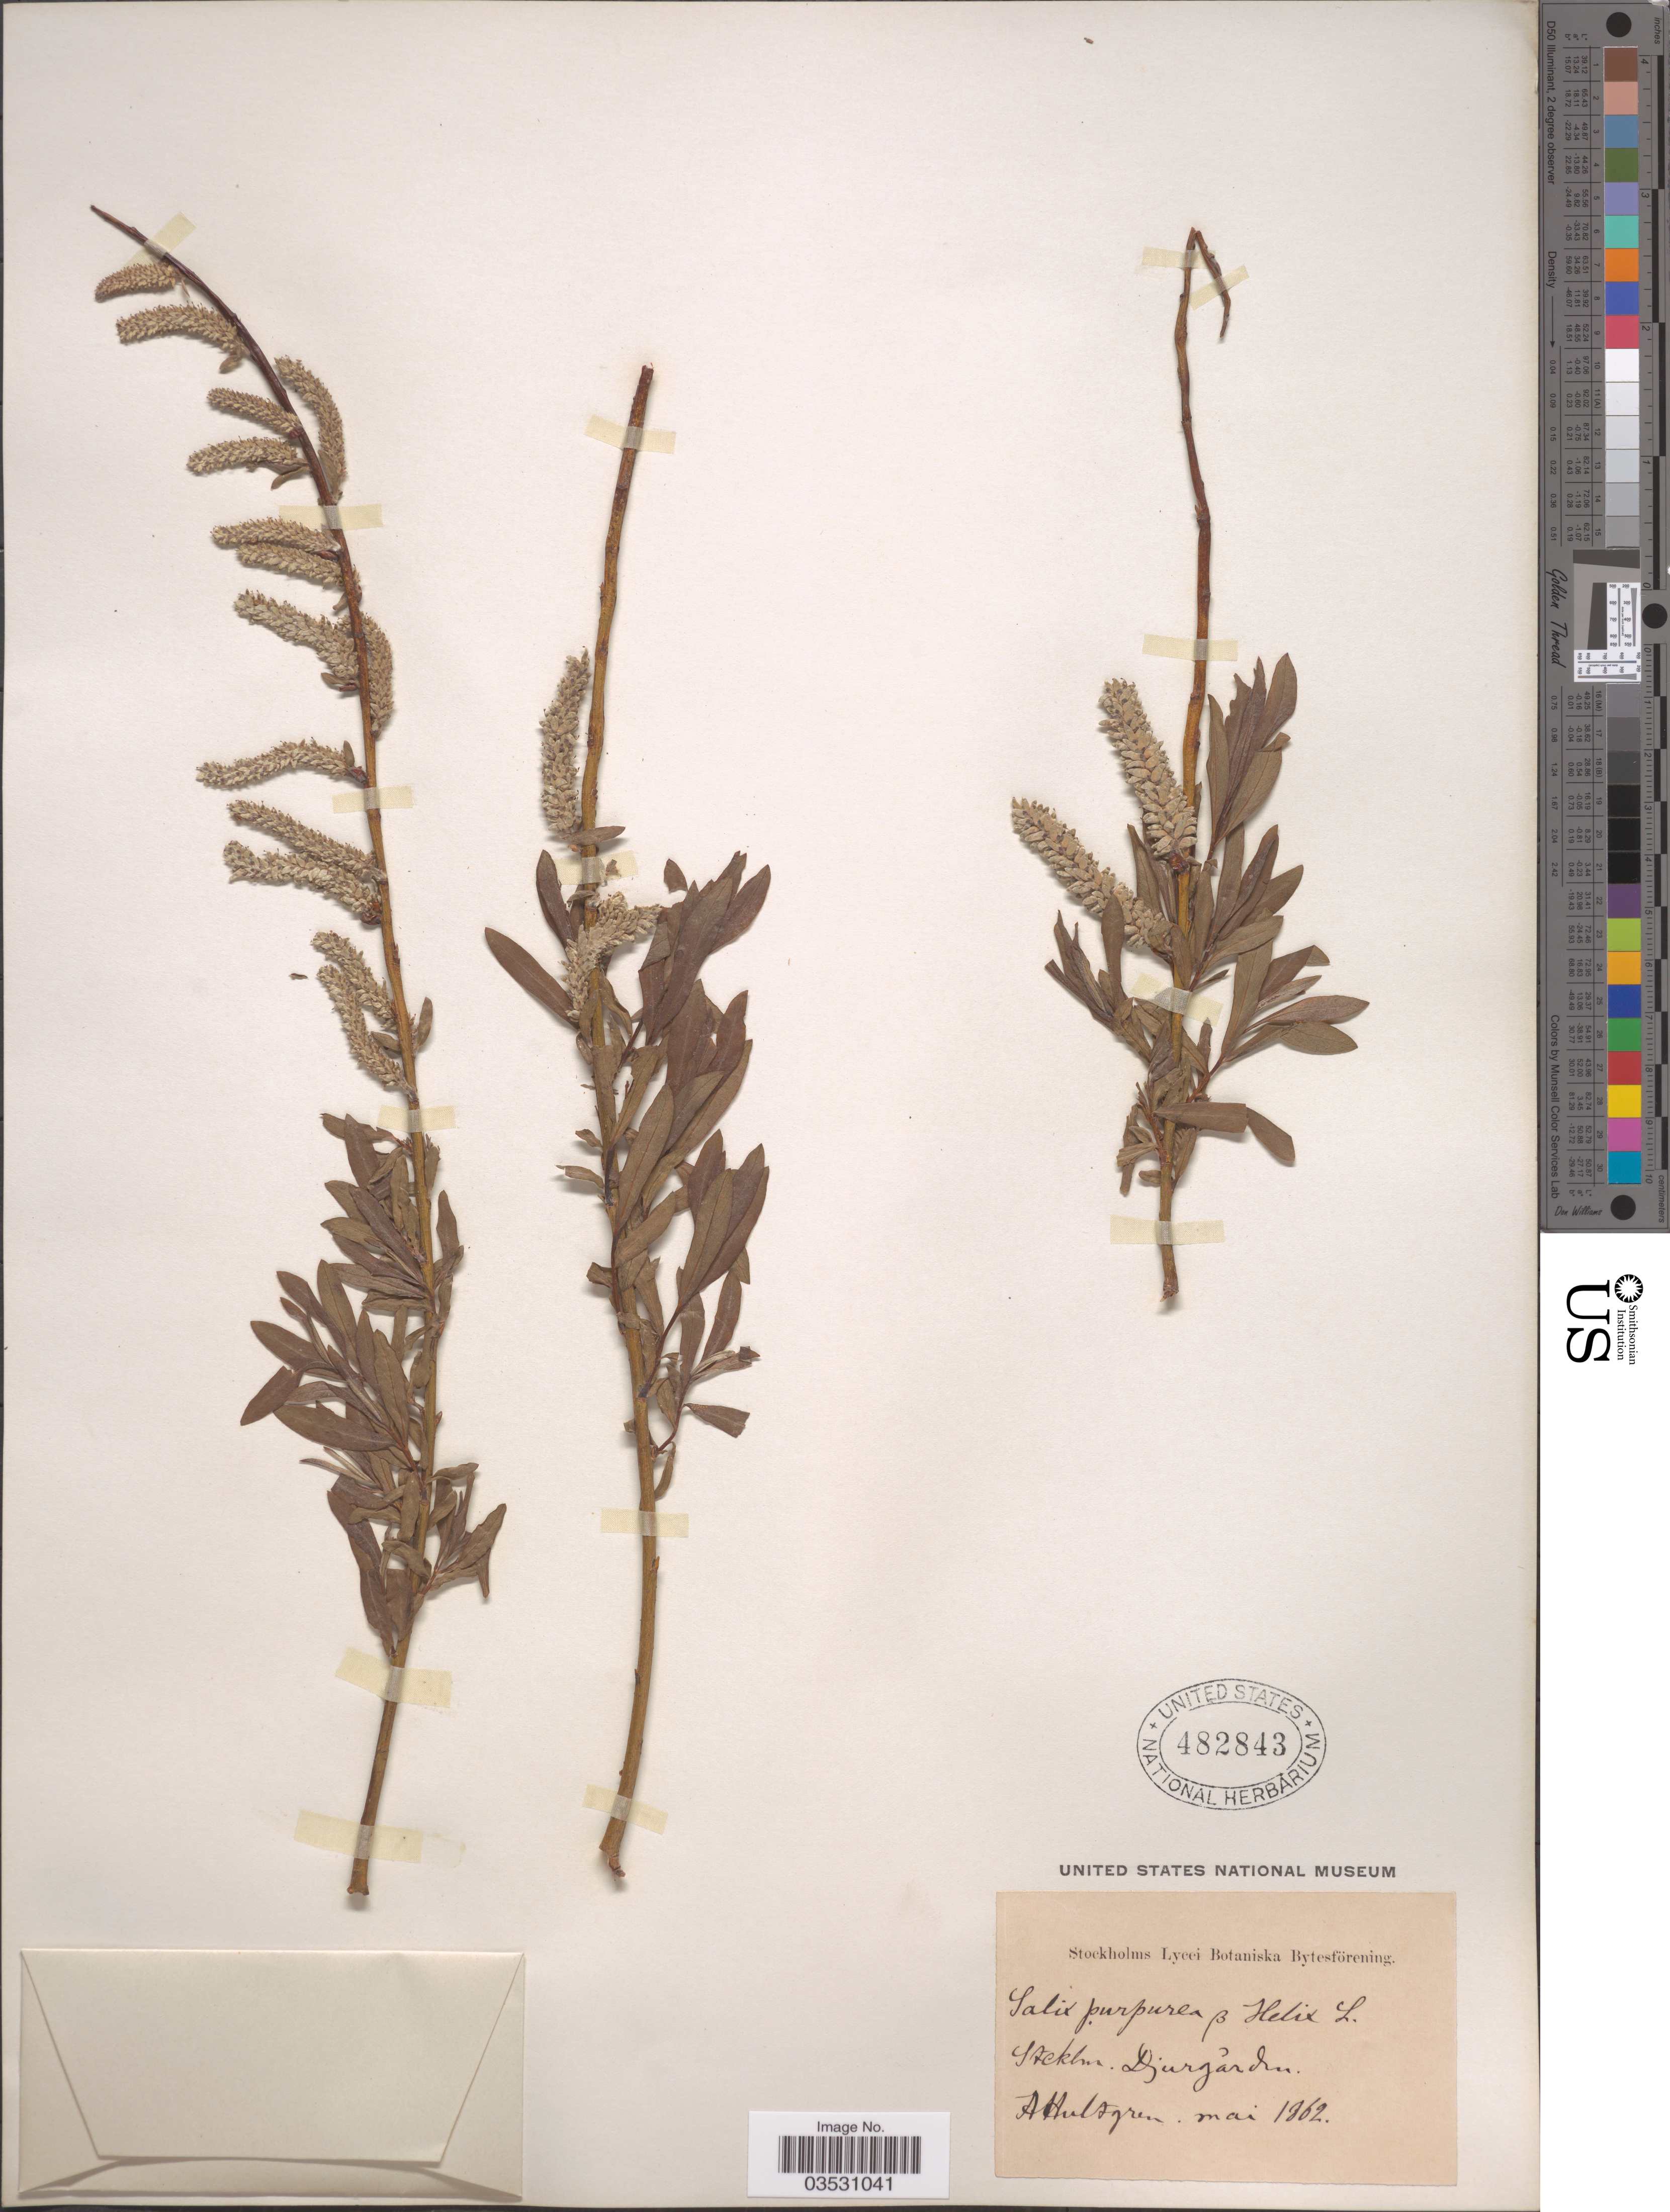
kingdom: Plantae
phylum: Tracheophyta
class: Magnoliopsida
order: Malpighiales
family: Salicaceae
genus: Salix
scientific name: Salix purpurea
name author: L.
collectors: A. Hultgren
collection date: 1862-05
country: Sweden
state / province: Stockholm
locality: Stcklm. Djurgarden.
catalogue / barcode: US 482843